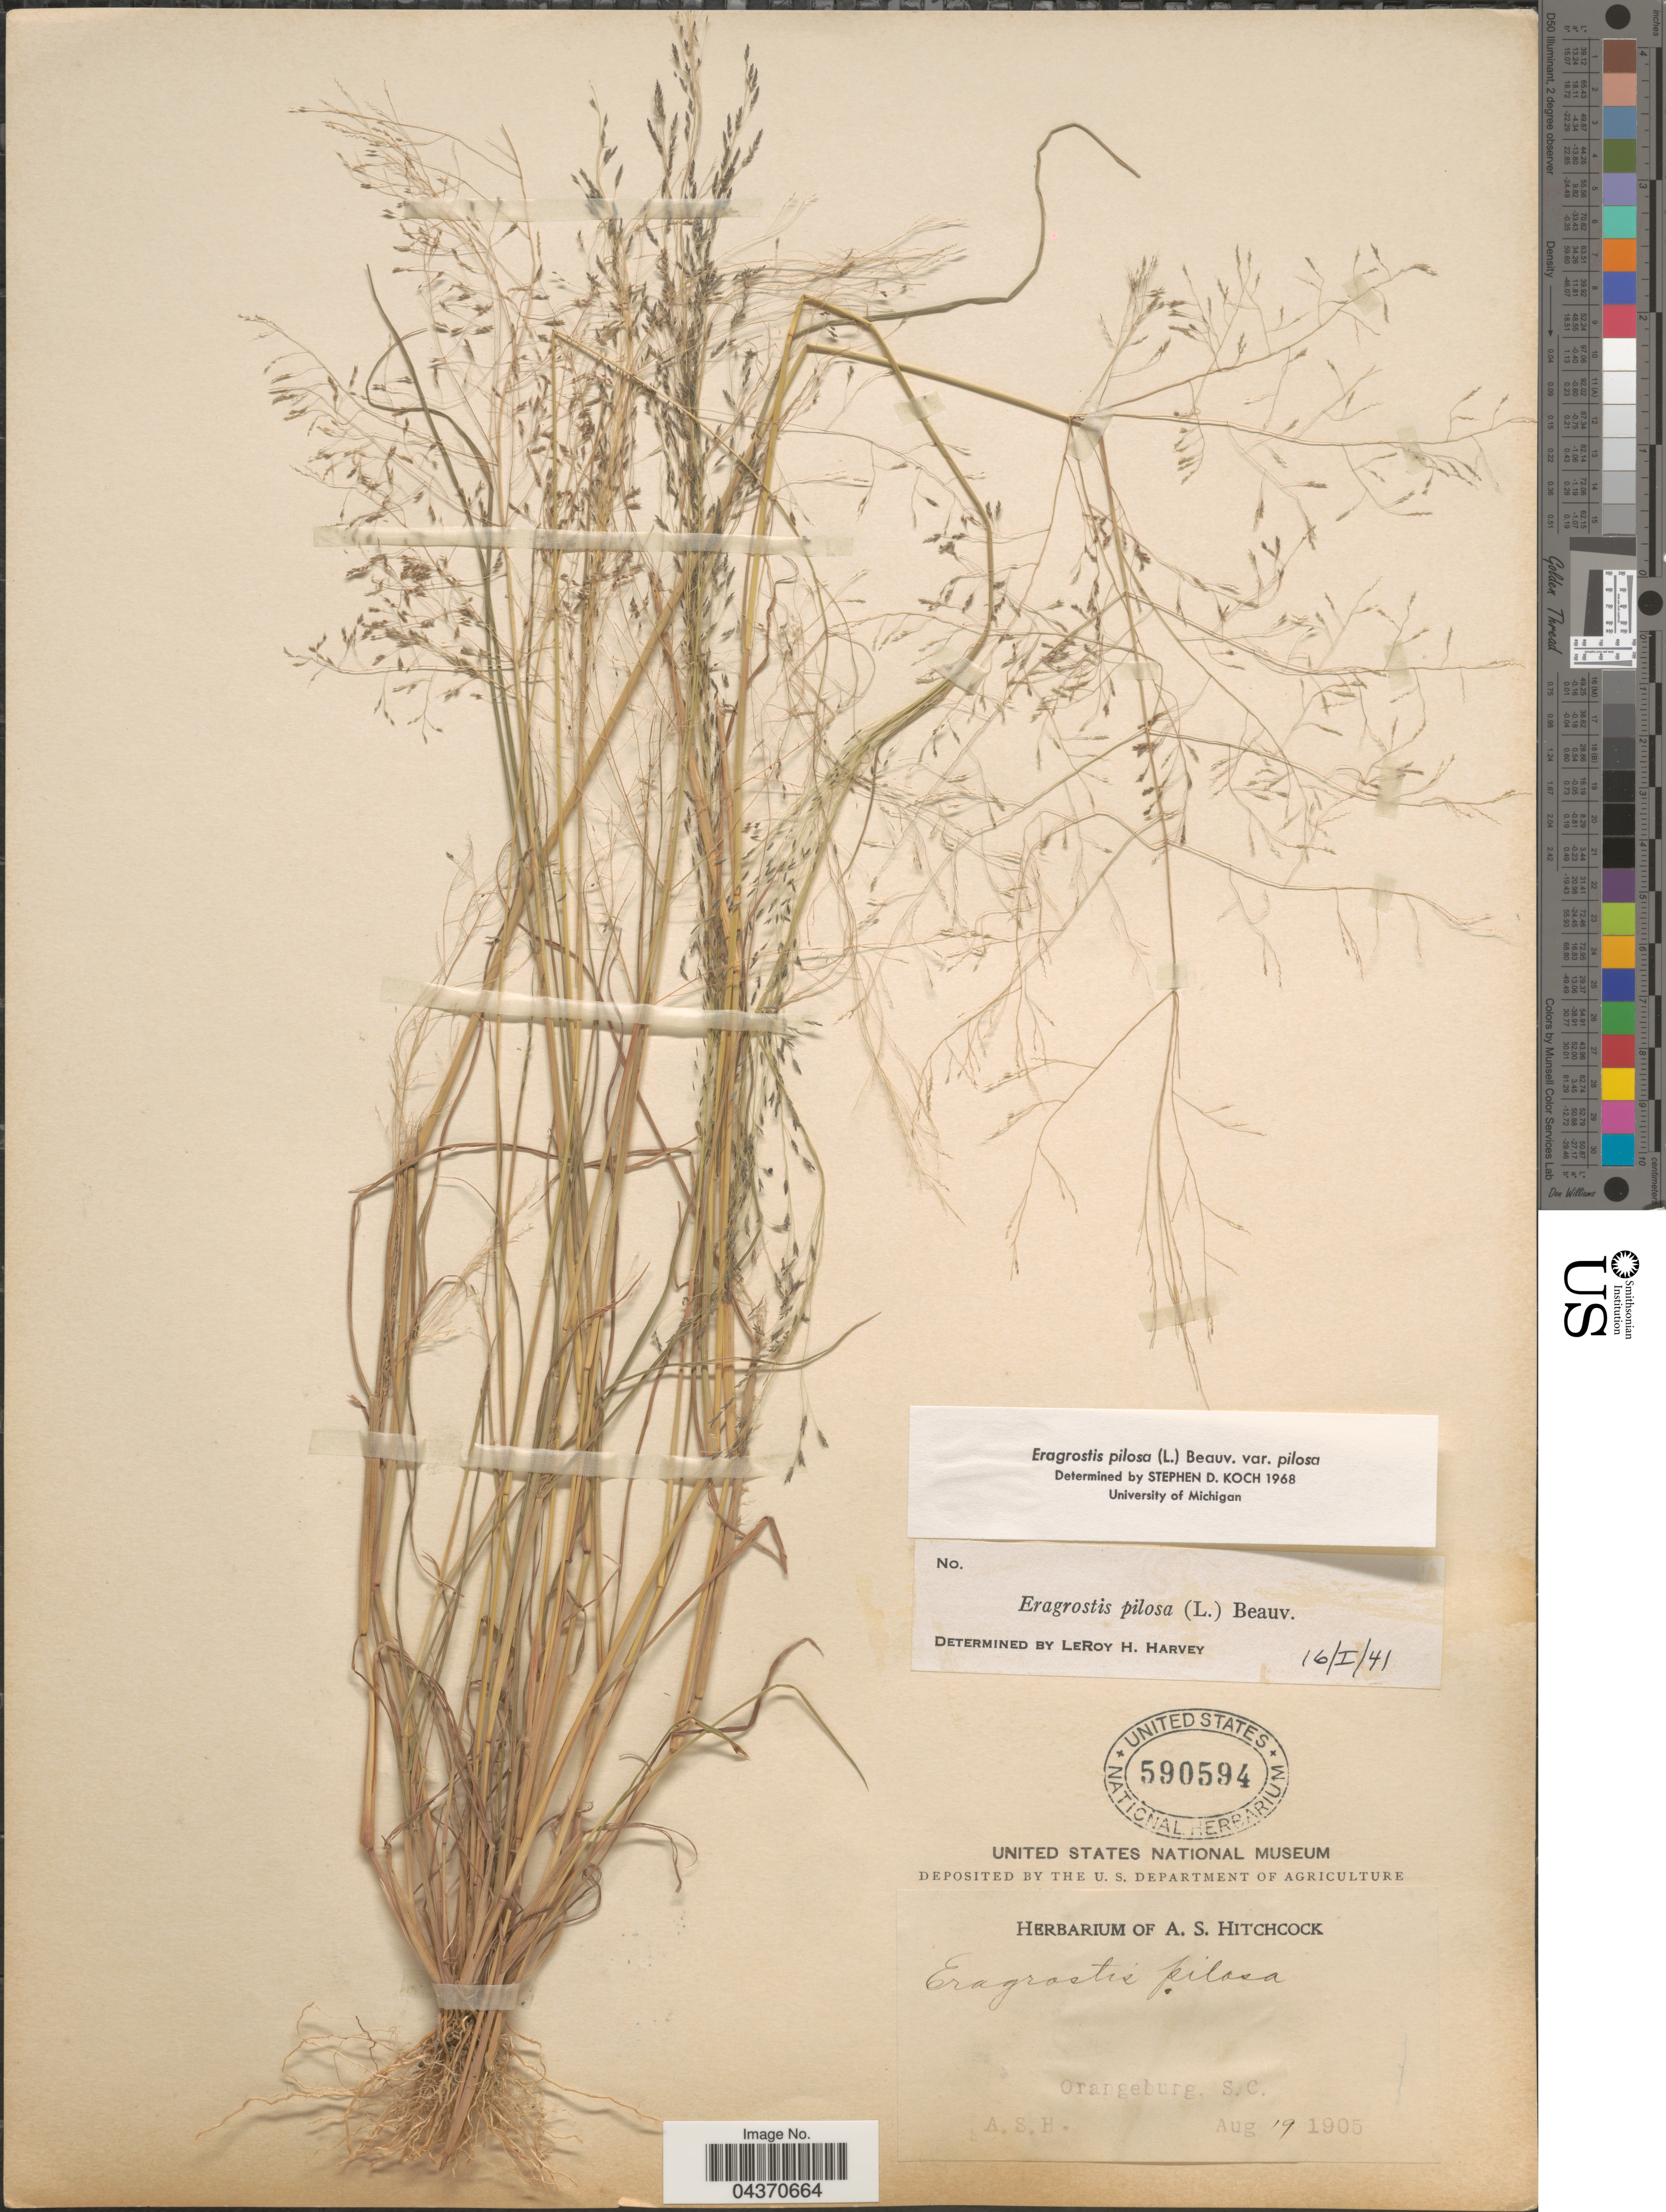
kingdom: Plantae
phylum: Tracheophyta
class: Liliopsida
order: Poales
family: Poaceae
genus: Eragrostis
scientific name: Eragrostis pilosa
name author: (L.) P. Beauv.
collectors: A. S. Hitchcock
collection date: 1905-08-19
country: United States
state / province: South Carolina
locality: Orangeburg.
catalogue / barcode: US 590594